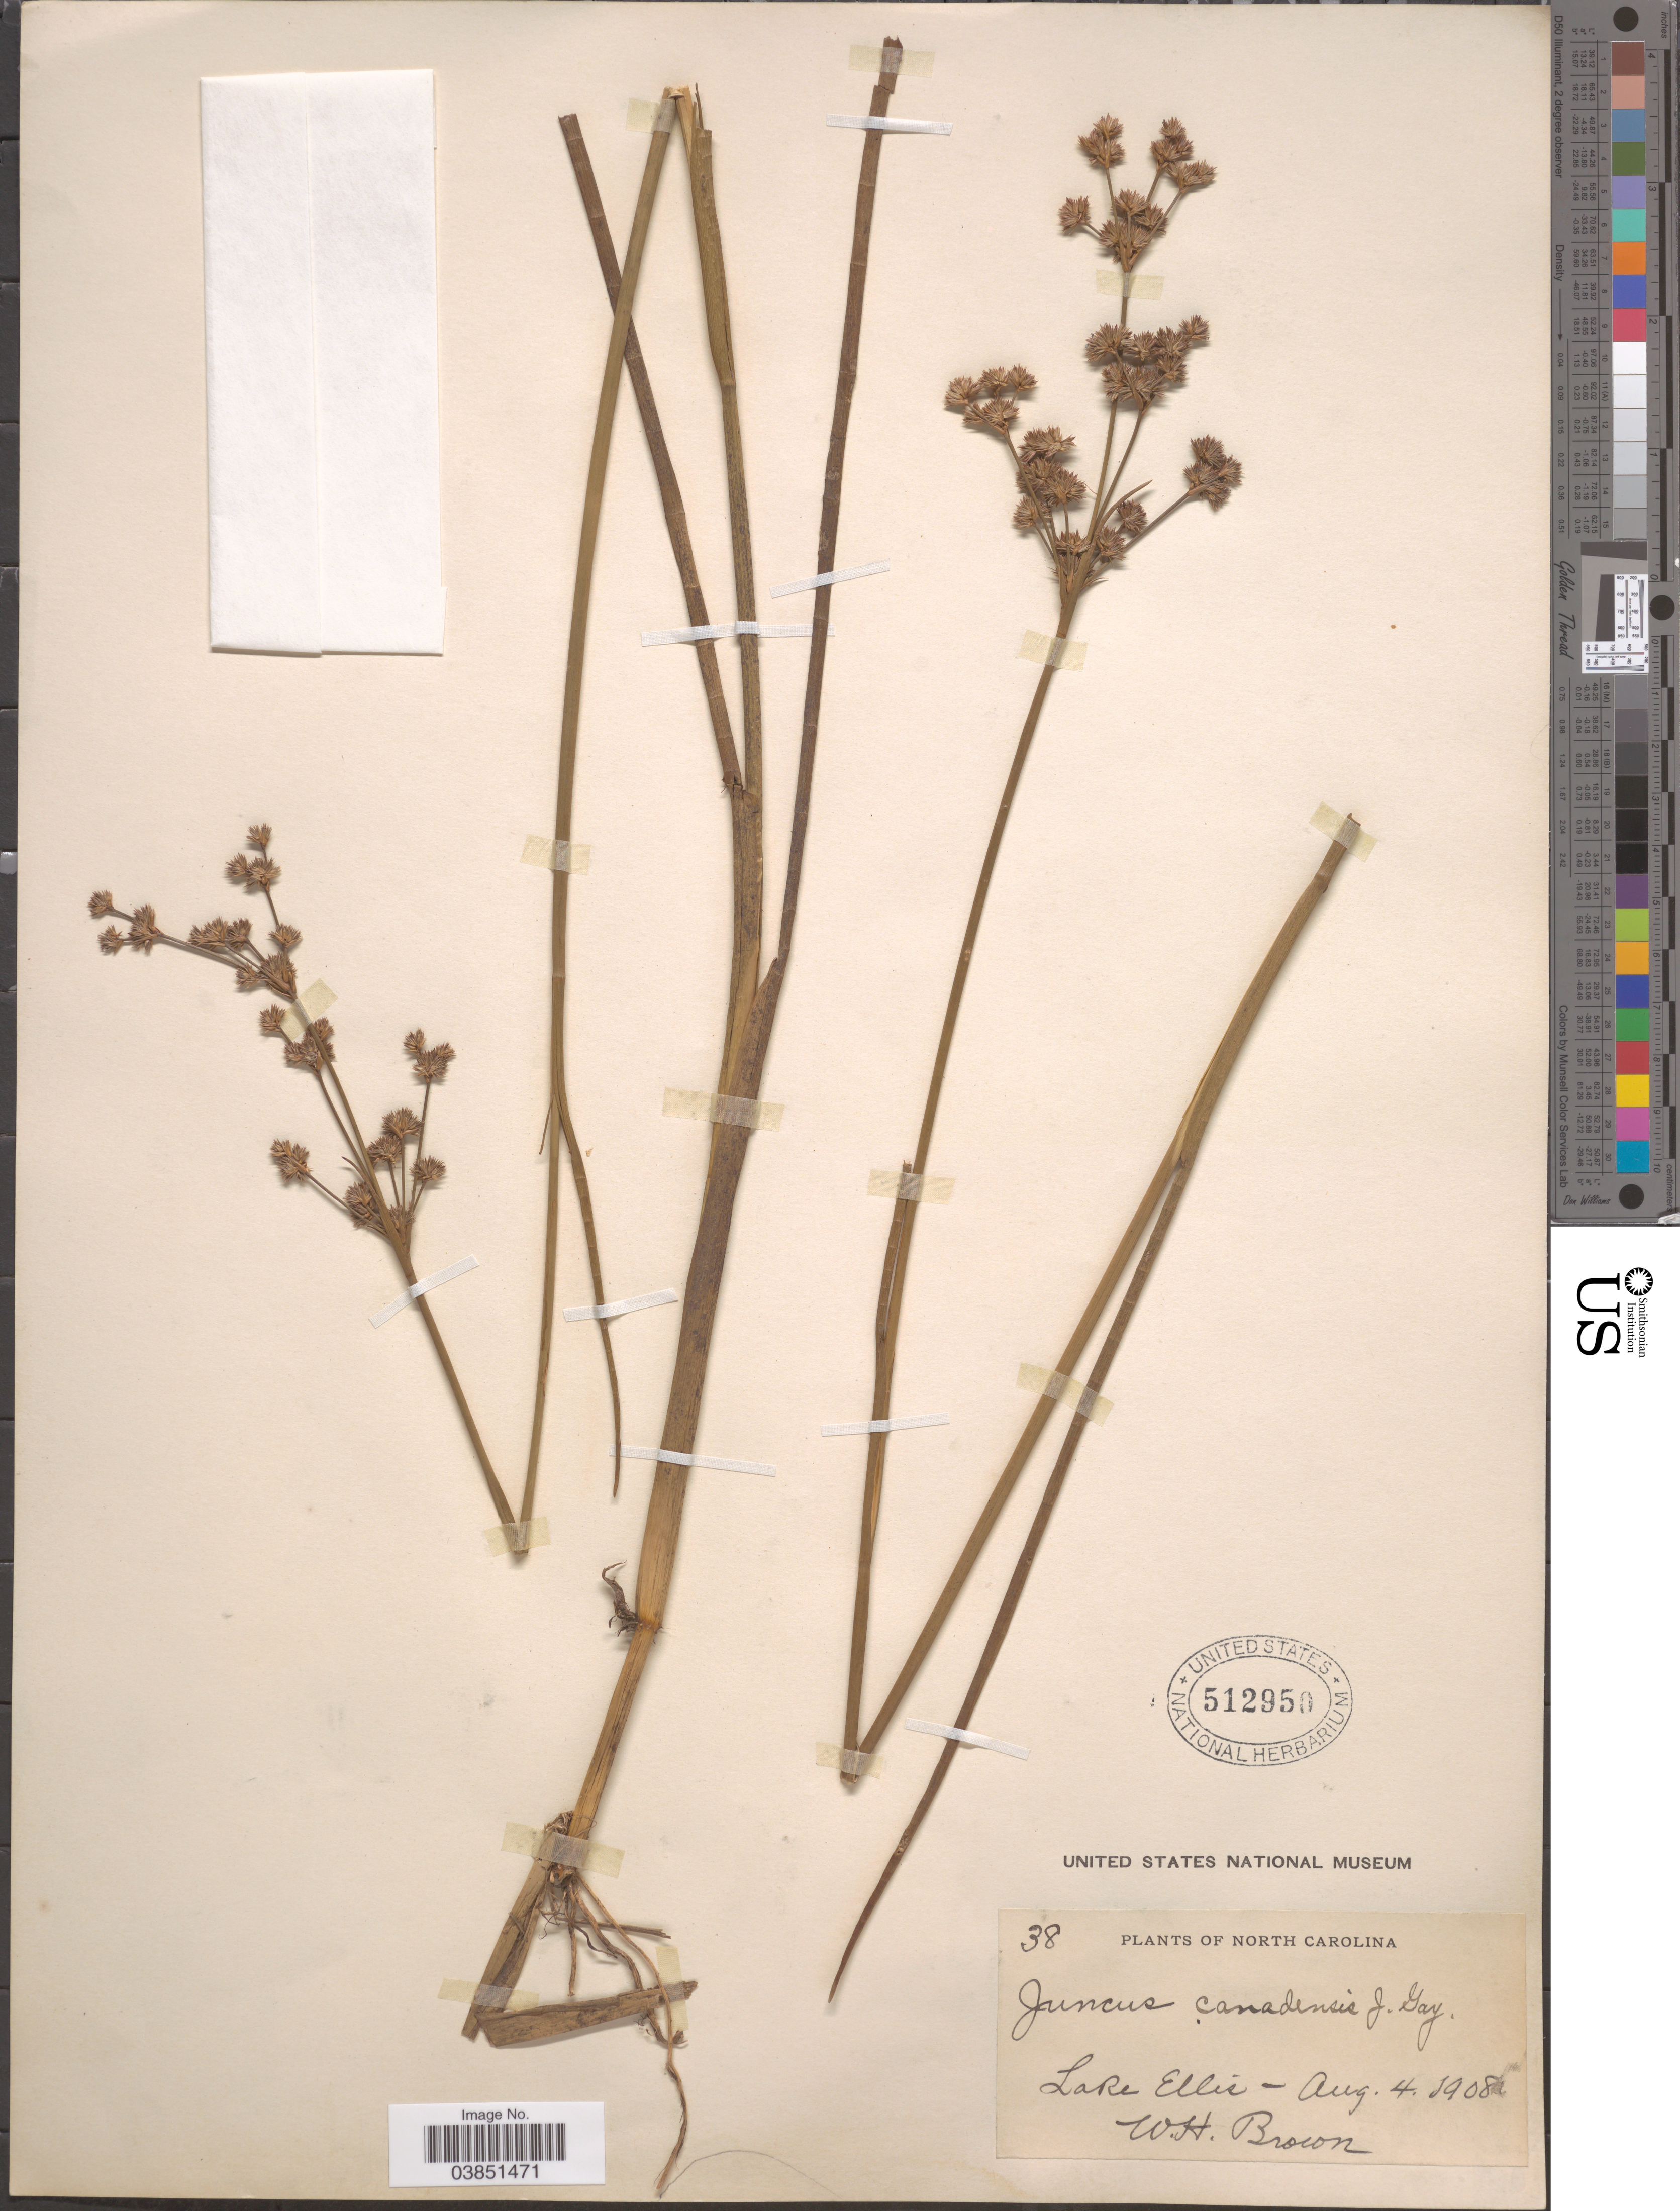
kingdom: Plantae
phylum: Tracheophyta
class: Liliopsida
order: Poales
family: Juncaceae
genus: Juncus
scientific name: Juncus canadensis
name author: J. Gay ex Laharpe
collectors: W. H. Brown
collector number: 38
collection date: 1908-08-04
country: United States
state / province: North Carolina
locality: Lake Ellis.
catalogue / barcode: US 512950